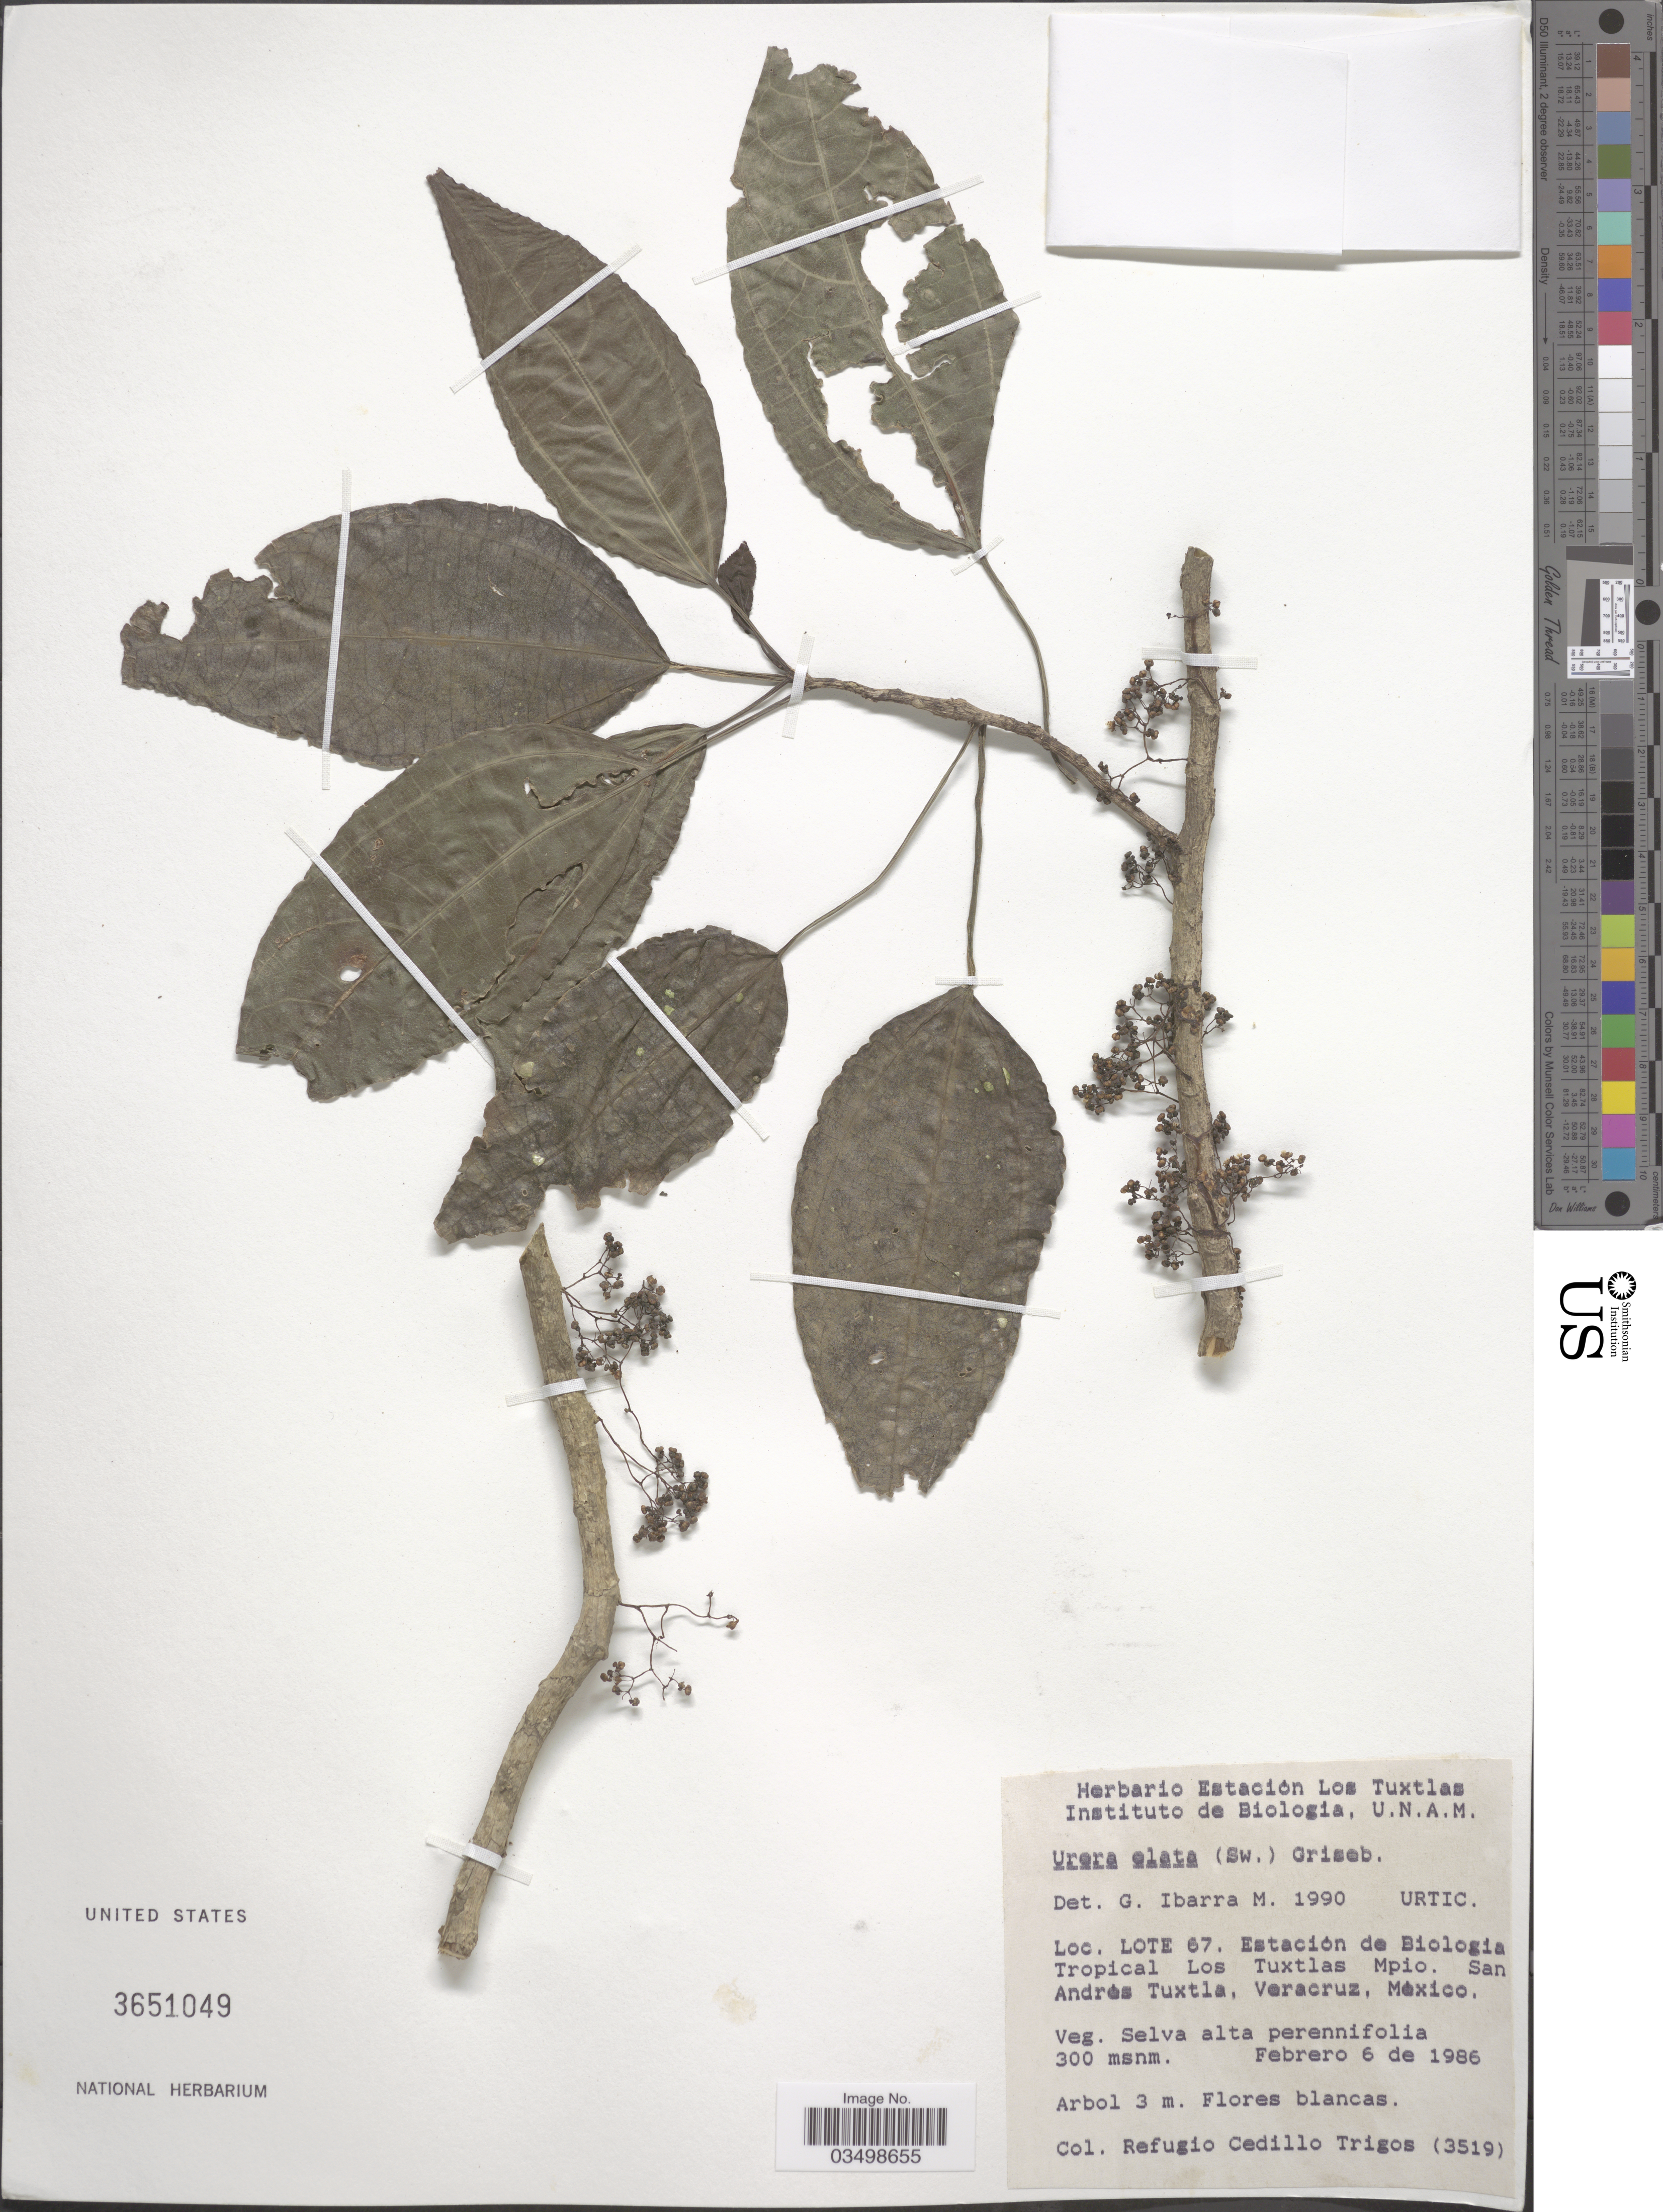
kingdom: Plantae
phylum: Tracheophyta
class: Magnoliopsida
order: Rosales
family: Urticaceae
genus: Urera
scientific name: Urera elata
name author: (Sw.) Griseb.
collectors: R. CedilloT.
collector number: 3519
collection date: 1986-02-06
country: Mexico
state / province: Veracruz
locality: Lote 67. Estación de Biología Tropical Los Tuxtlas. Mpio. San Andrés Tuxtla. Veracruz.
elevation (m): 300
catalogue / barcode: US 3651049